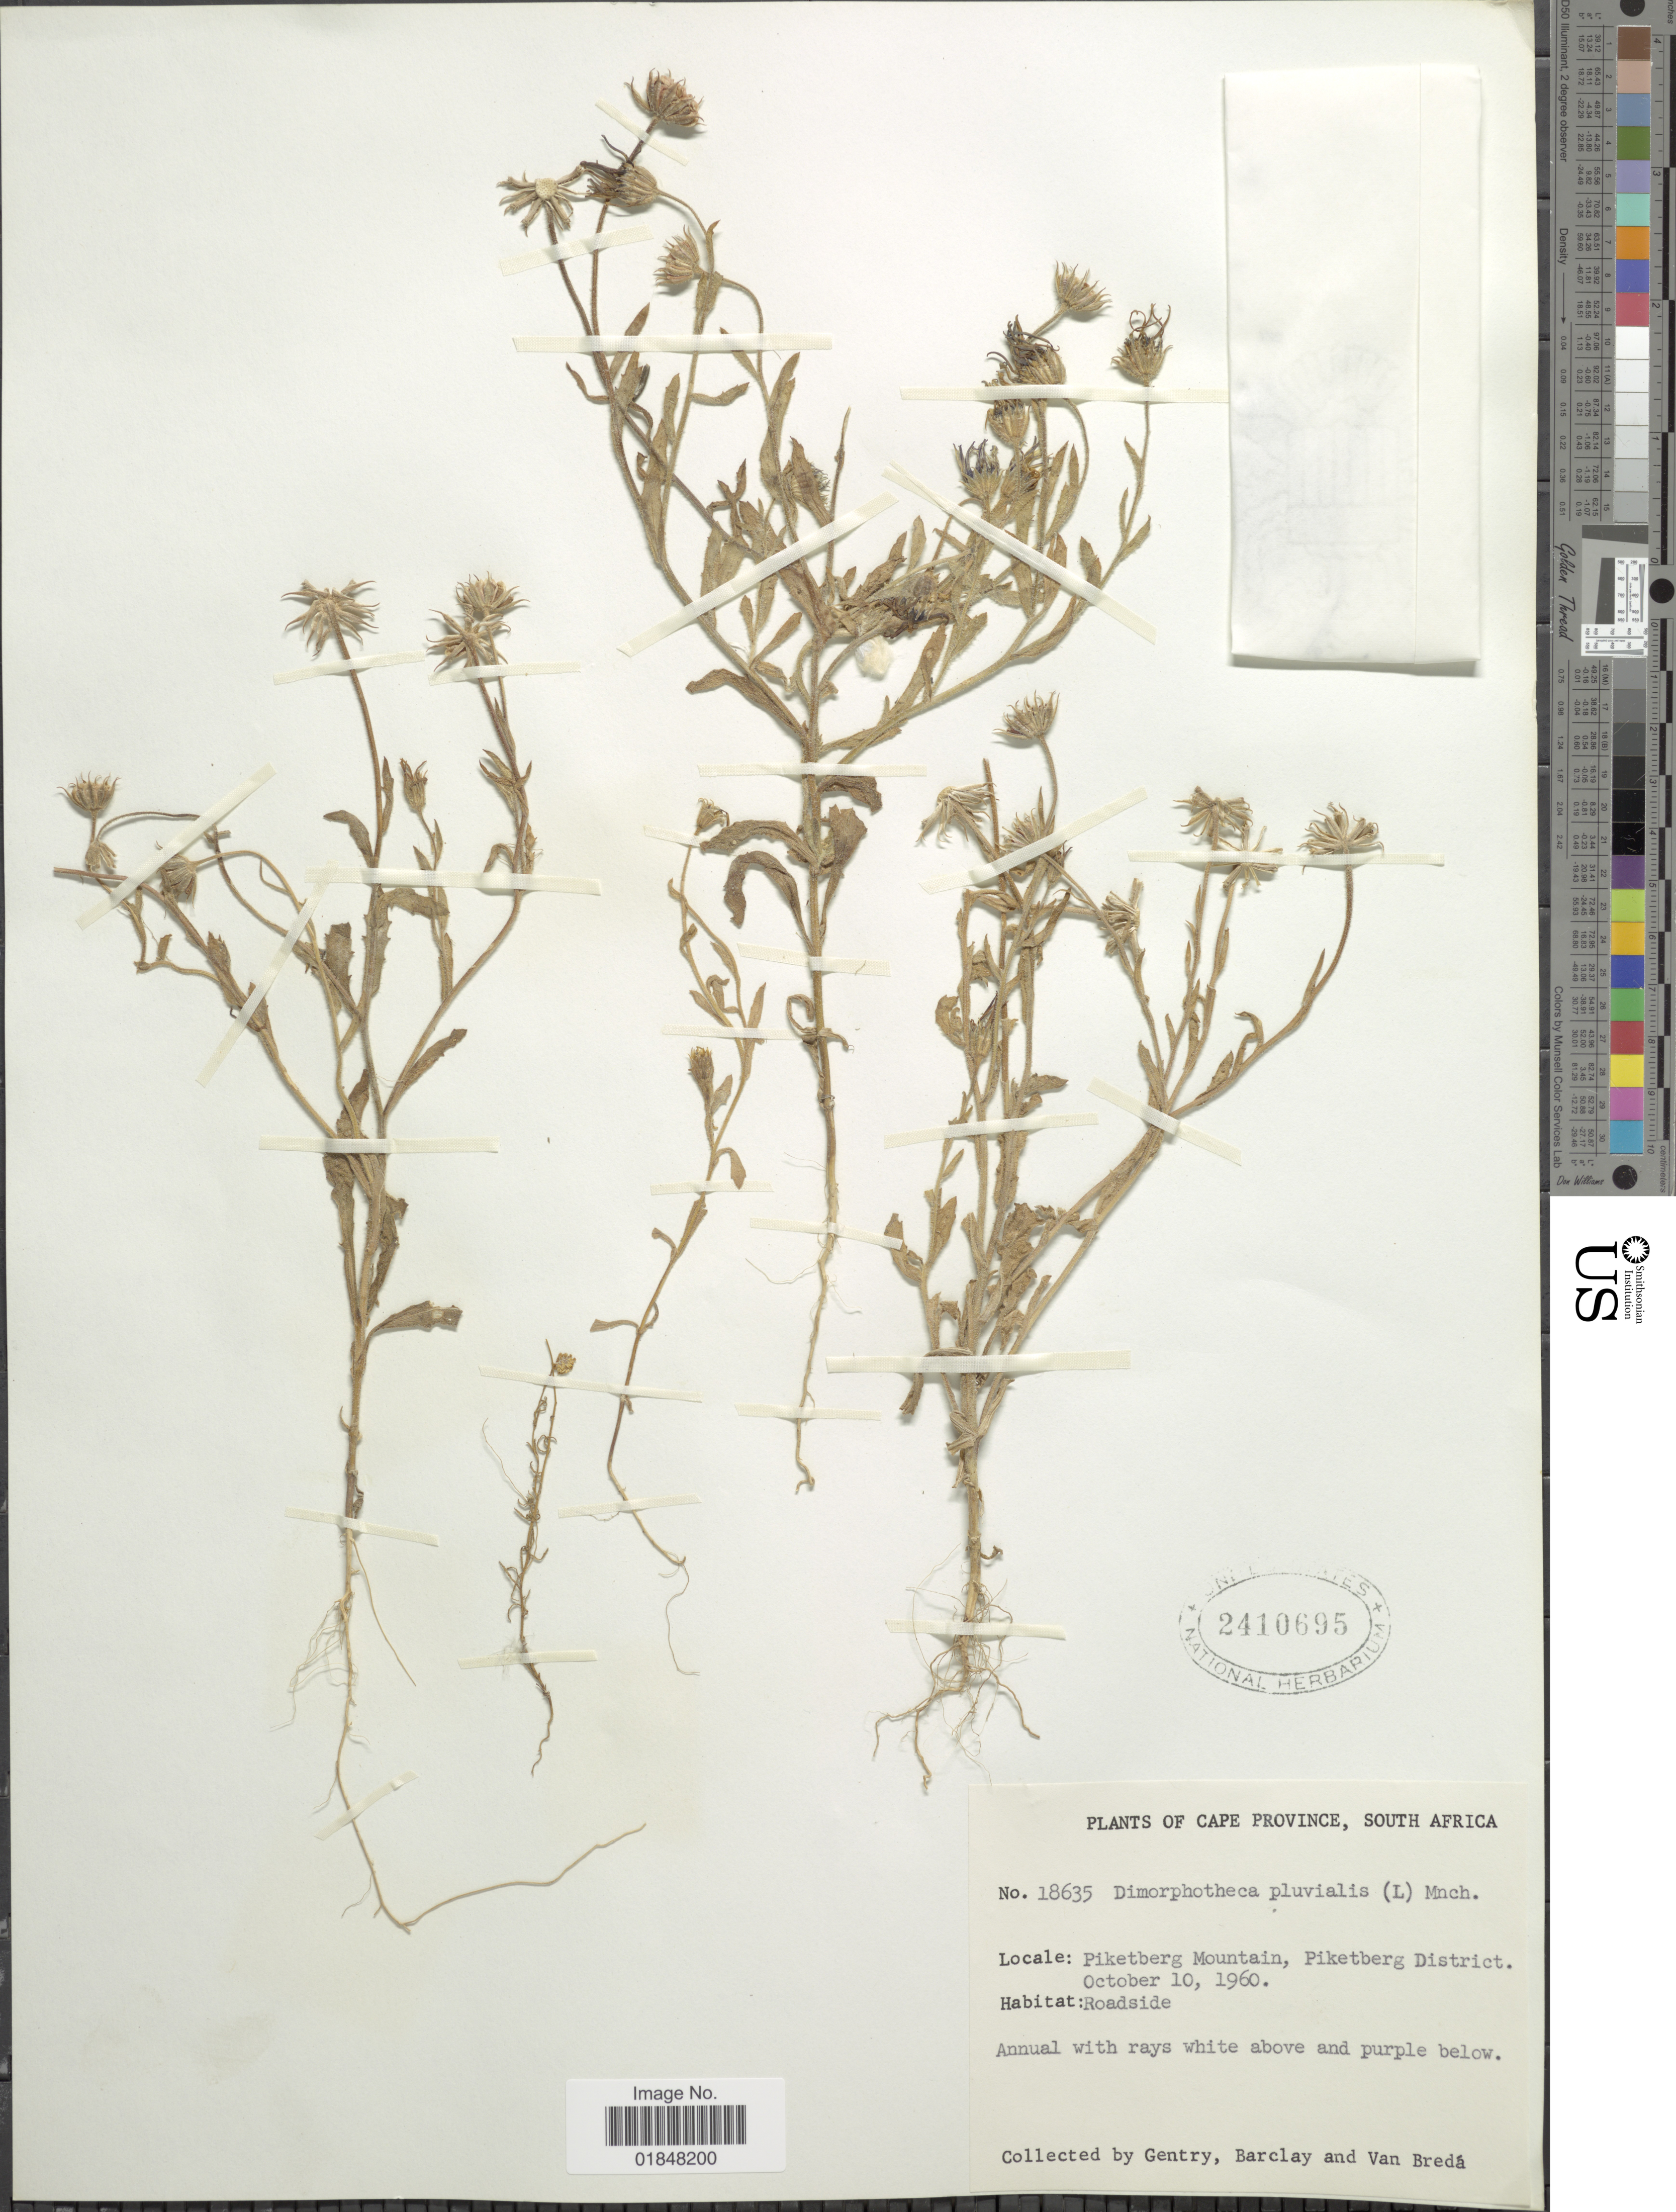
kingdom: Plantae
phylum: Tracheophyta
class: Magnoliopsida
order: Asterales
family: Asteraceae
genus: Dimorphotheca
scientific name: Dimorphotheca pluvialis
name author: (L.) Moench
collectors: Gentry, --, -- Barclay & P. Van Breda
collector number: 18635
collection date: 1960-10-10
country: South Africa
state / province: Western Cape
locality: Piketberg Mountain, Piketberg District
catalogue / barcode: US 2410695